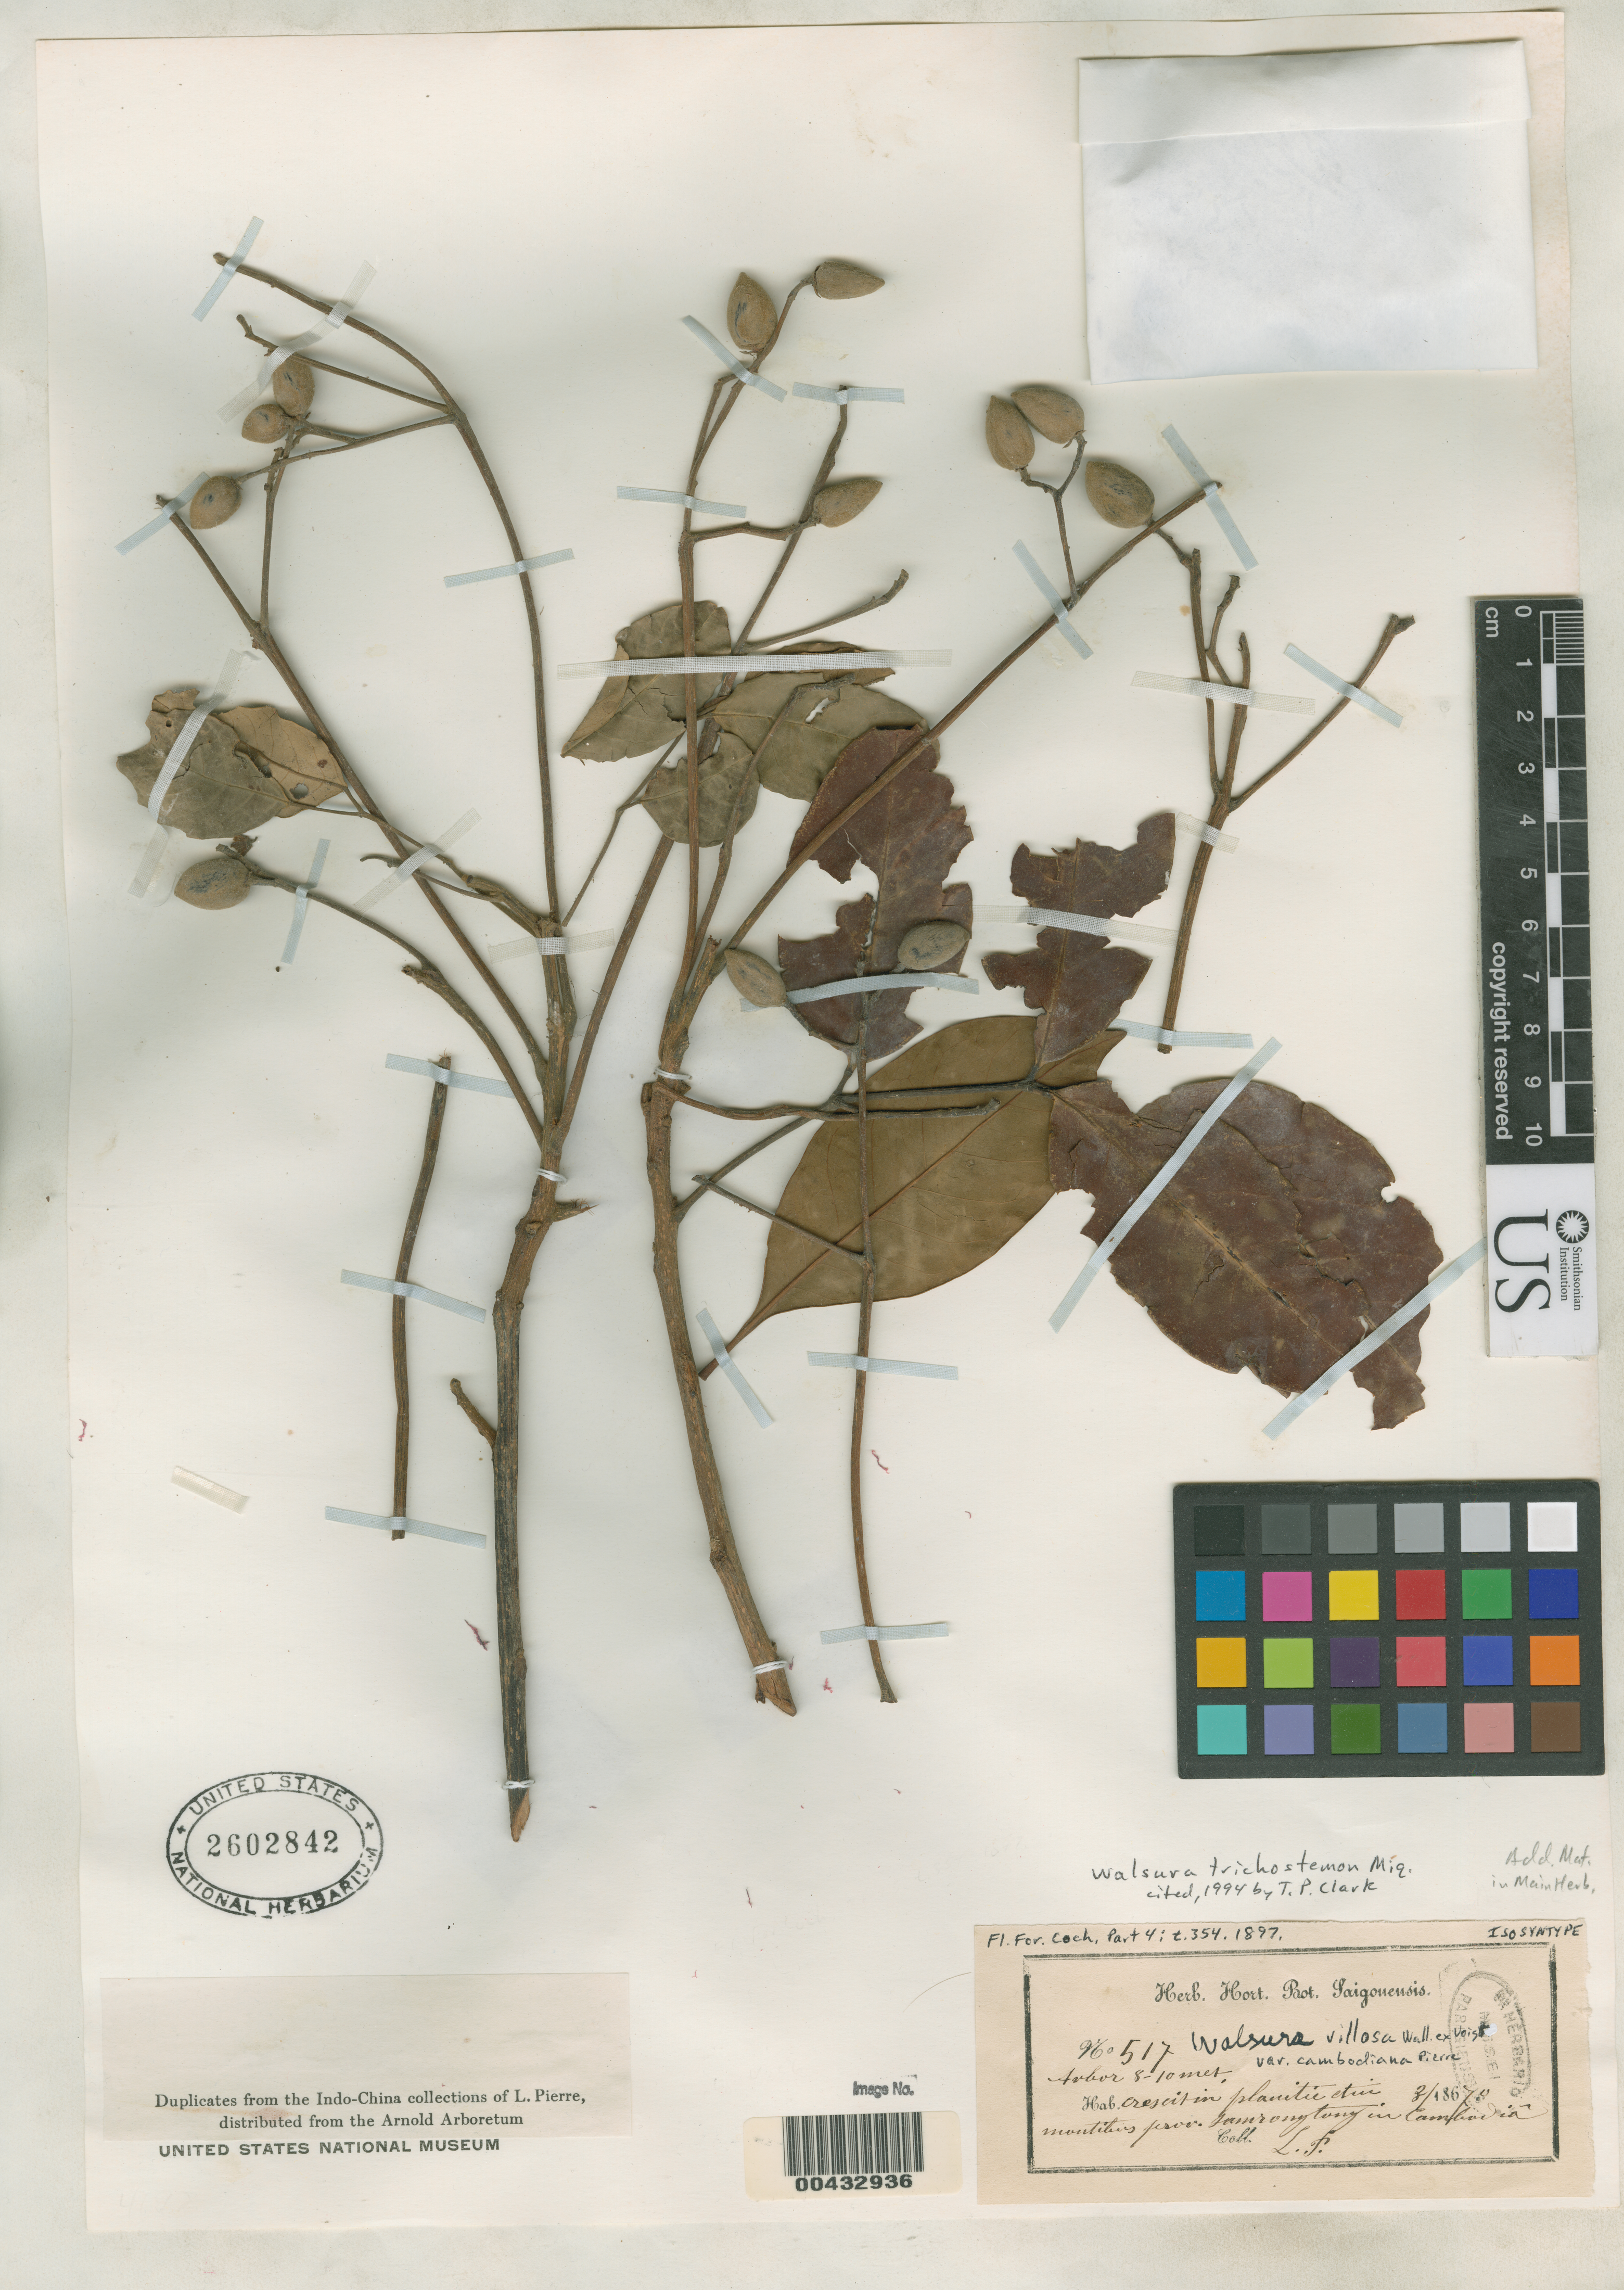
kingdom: Plantae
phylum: Tracheophyta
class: Magnoliopsida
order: Sapindales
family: Meliaceae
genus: Walsura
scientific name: Walsura villosa var. cambodiana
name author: Pierre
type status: Isosyntype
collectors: J. Pierre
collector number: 517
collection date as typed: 1867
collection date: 1867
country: Cambodia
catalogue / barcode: US 2602842